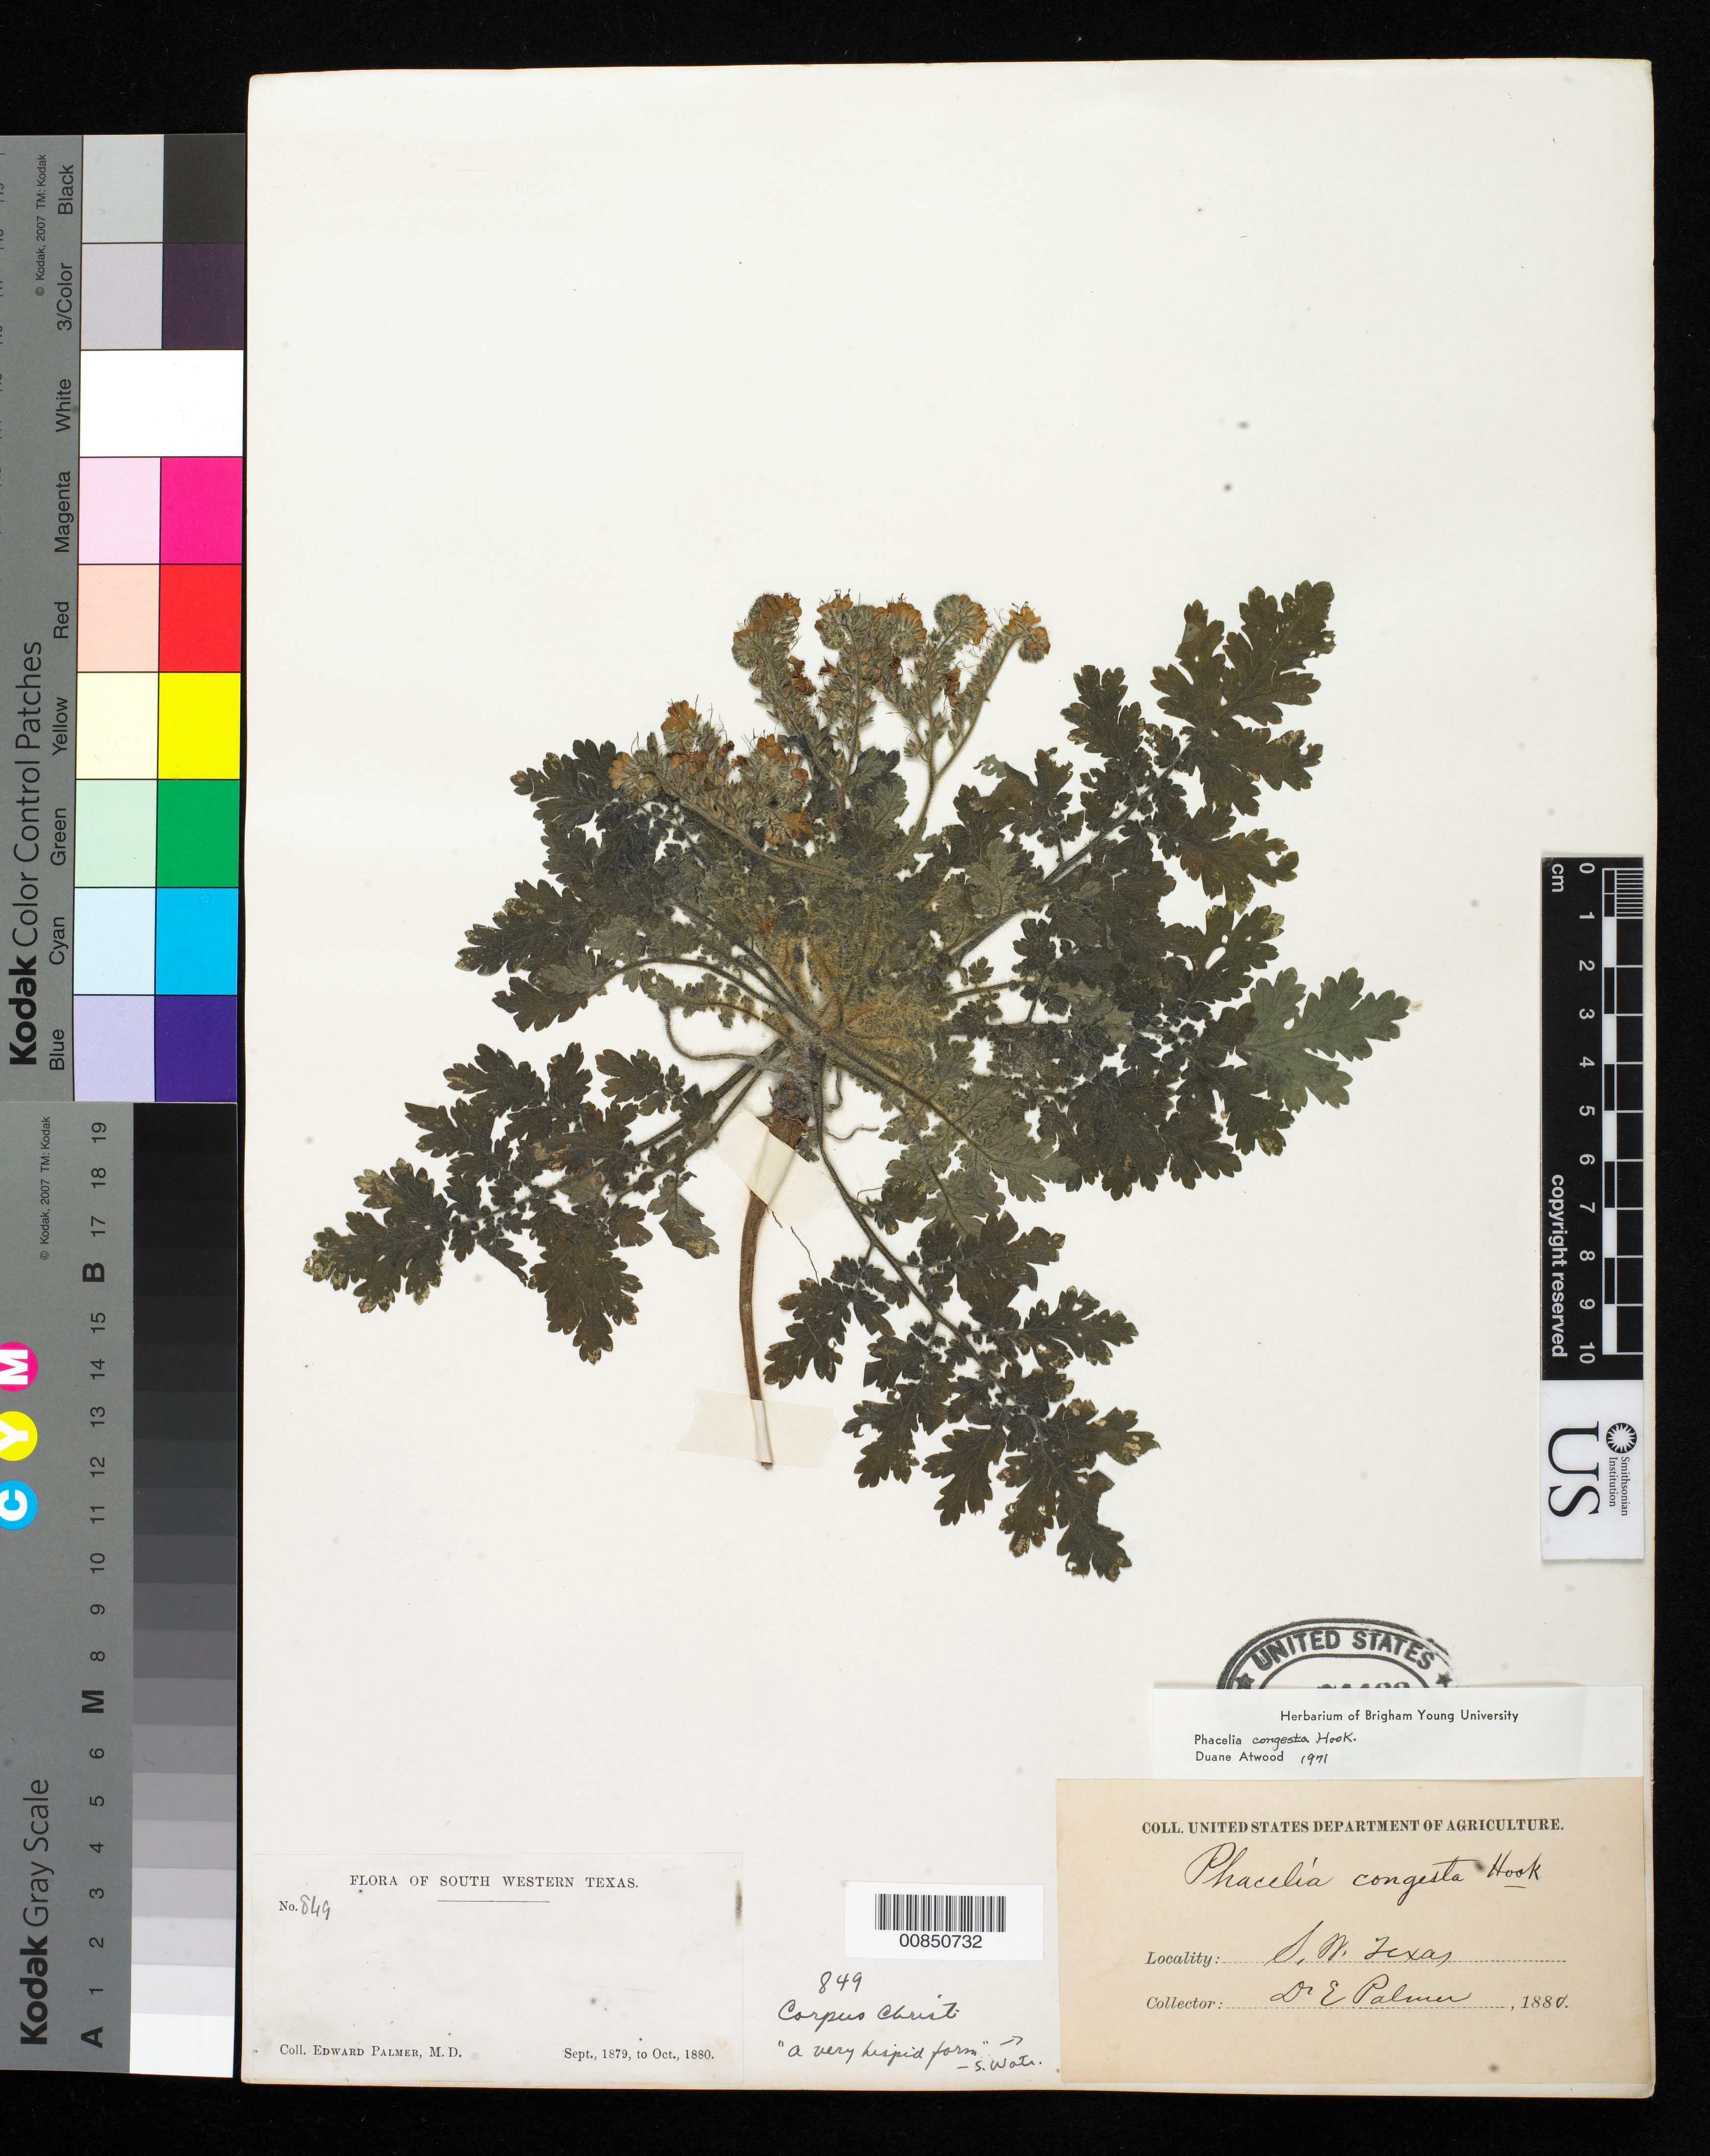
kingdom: Plantae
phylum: Tracheophyta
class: Magnoliopsida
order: Boraginales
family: Hydrophyllaceae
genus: Phacelia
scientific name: Phacelia congesta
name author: Hook.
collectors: E. Palmer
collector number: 849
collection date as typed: Sep 1879 to -- Oct 1880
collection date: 1879-09/1880-10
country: United States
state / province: Texas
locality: Corpus Christi, South Western Texas.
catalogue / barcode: US 74433